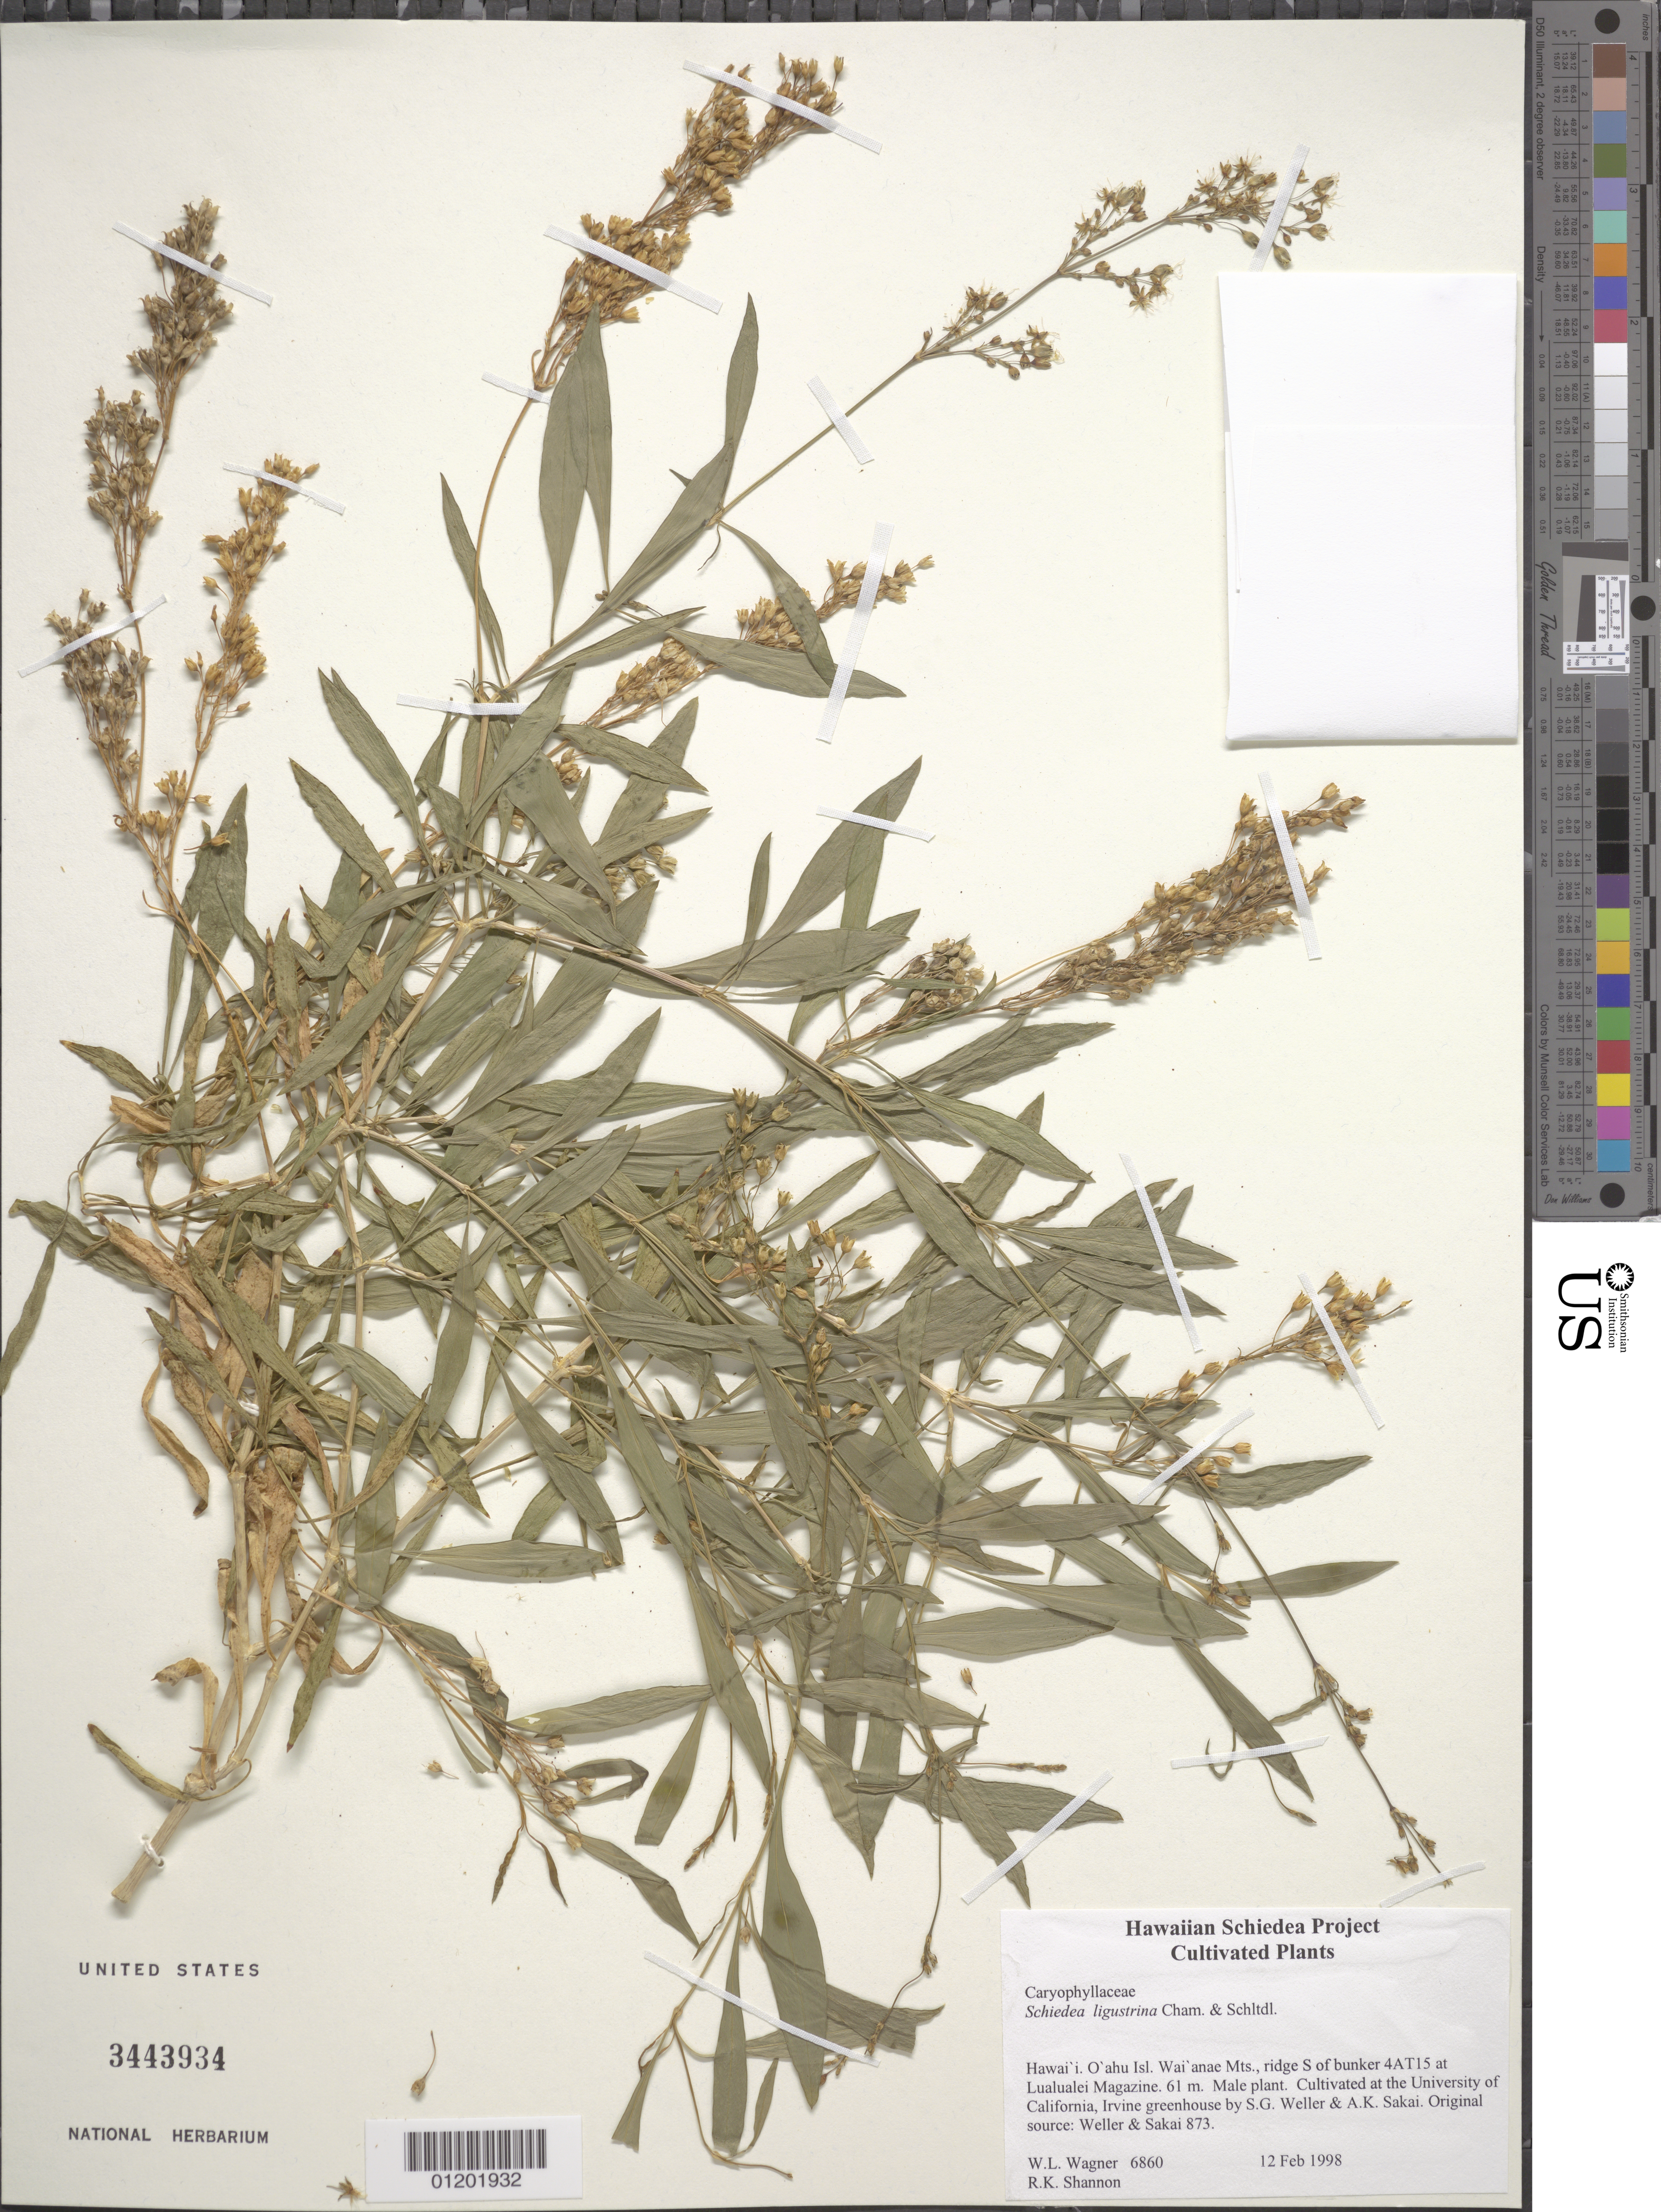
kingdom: Plantae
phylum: Tracheophyta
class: Magnoliopsida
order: Caryophyllales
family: Caryophyllaceae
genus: Schiedea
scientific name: Schiedea ligustrina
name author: Cham. & Schltdl.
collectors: W. L. Wagner & R. Shannon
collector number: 6860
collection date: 1998-02-12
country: United States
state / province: California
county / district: Orange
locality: University of California, Irvine greenhouse.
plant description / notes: Cultivated at the University of California, Irvine greenhouse by S.G. Weller & A.K. Sakai. Original source: Weller & Sakai 873.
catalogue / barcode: US 3443934